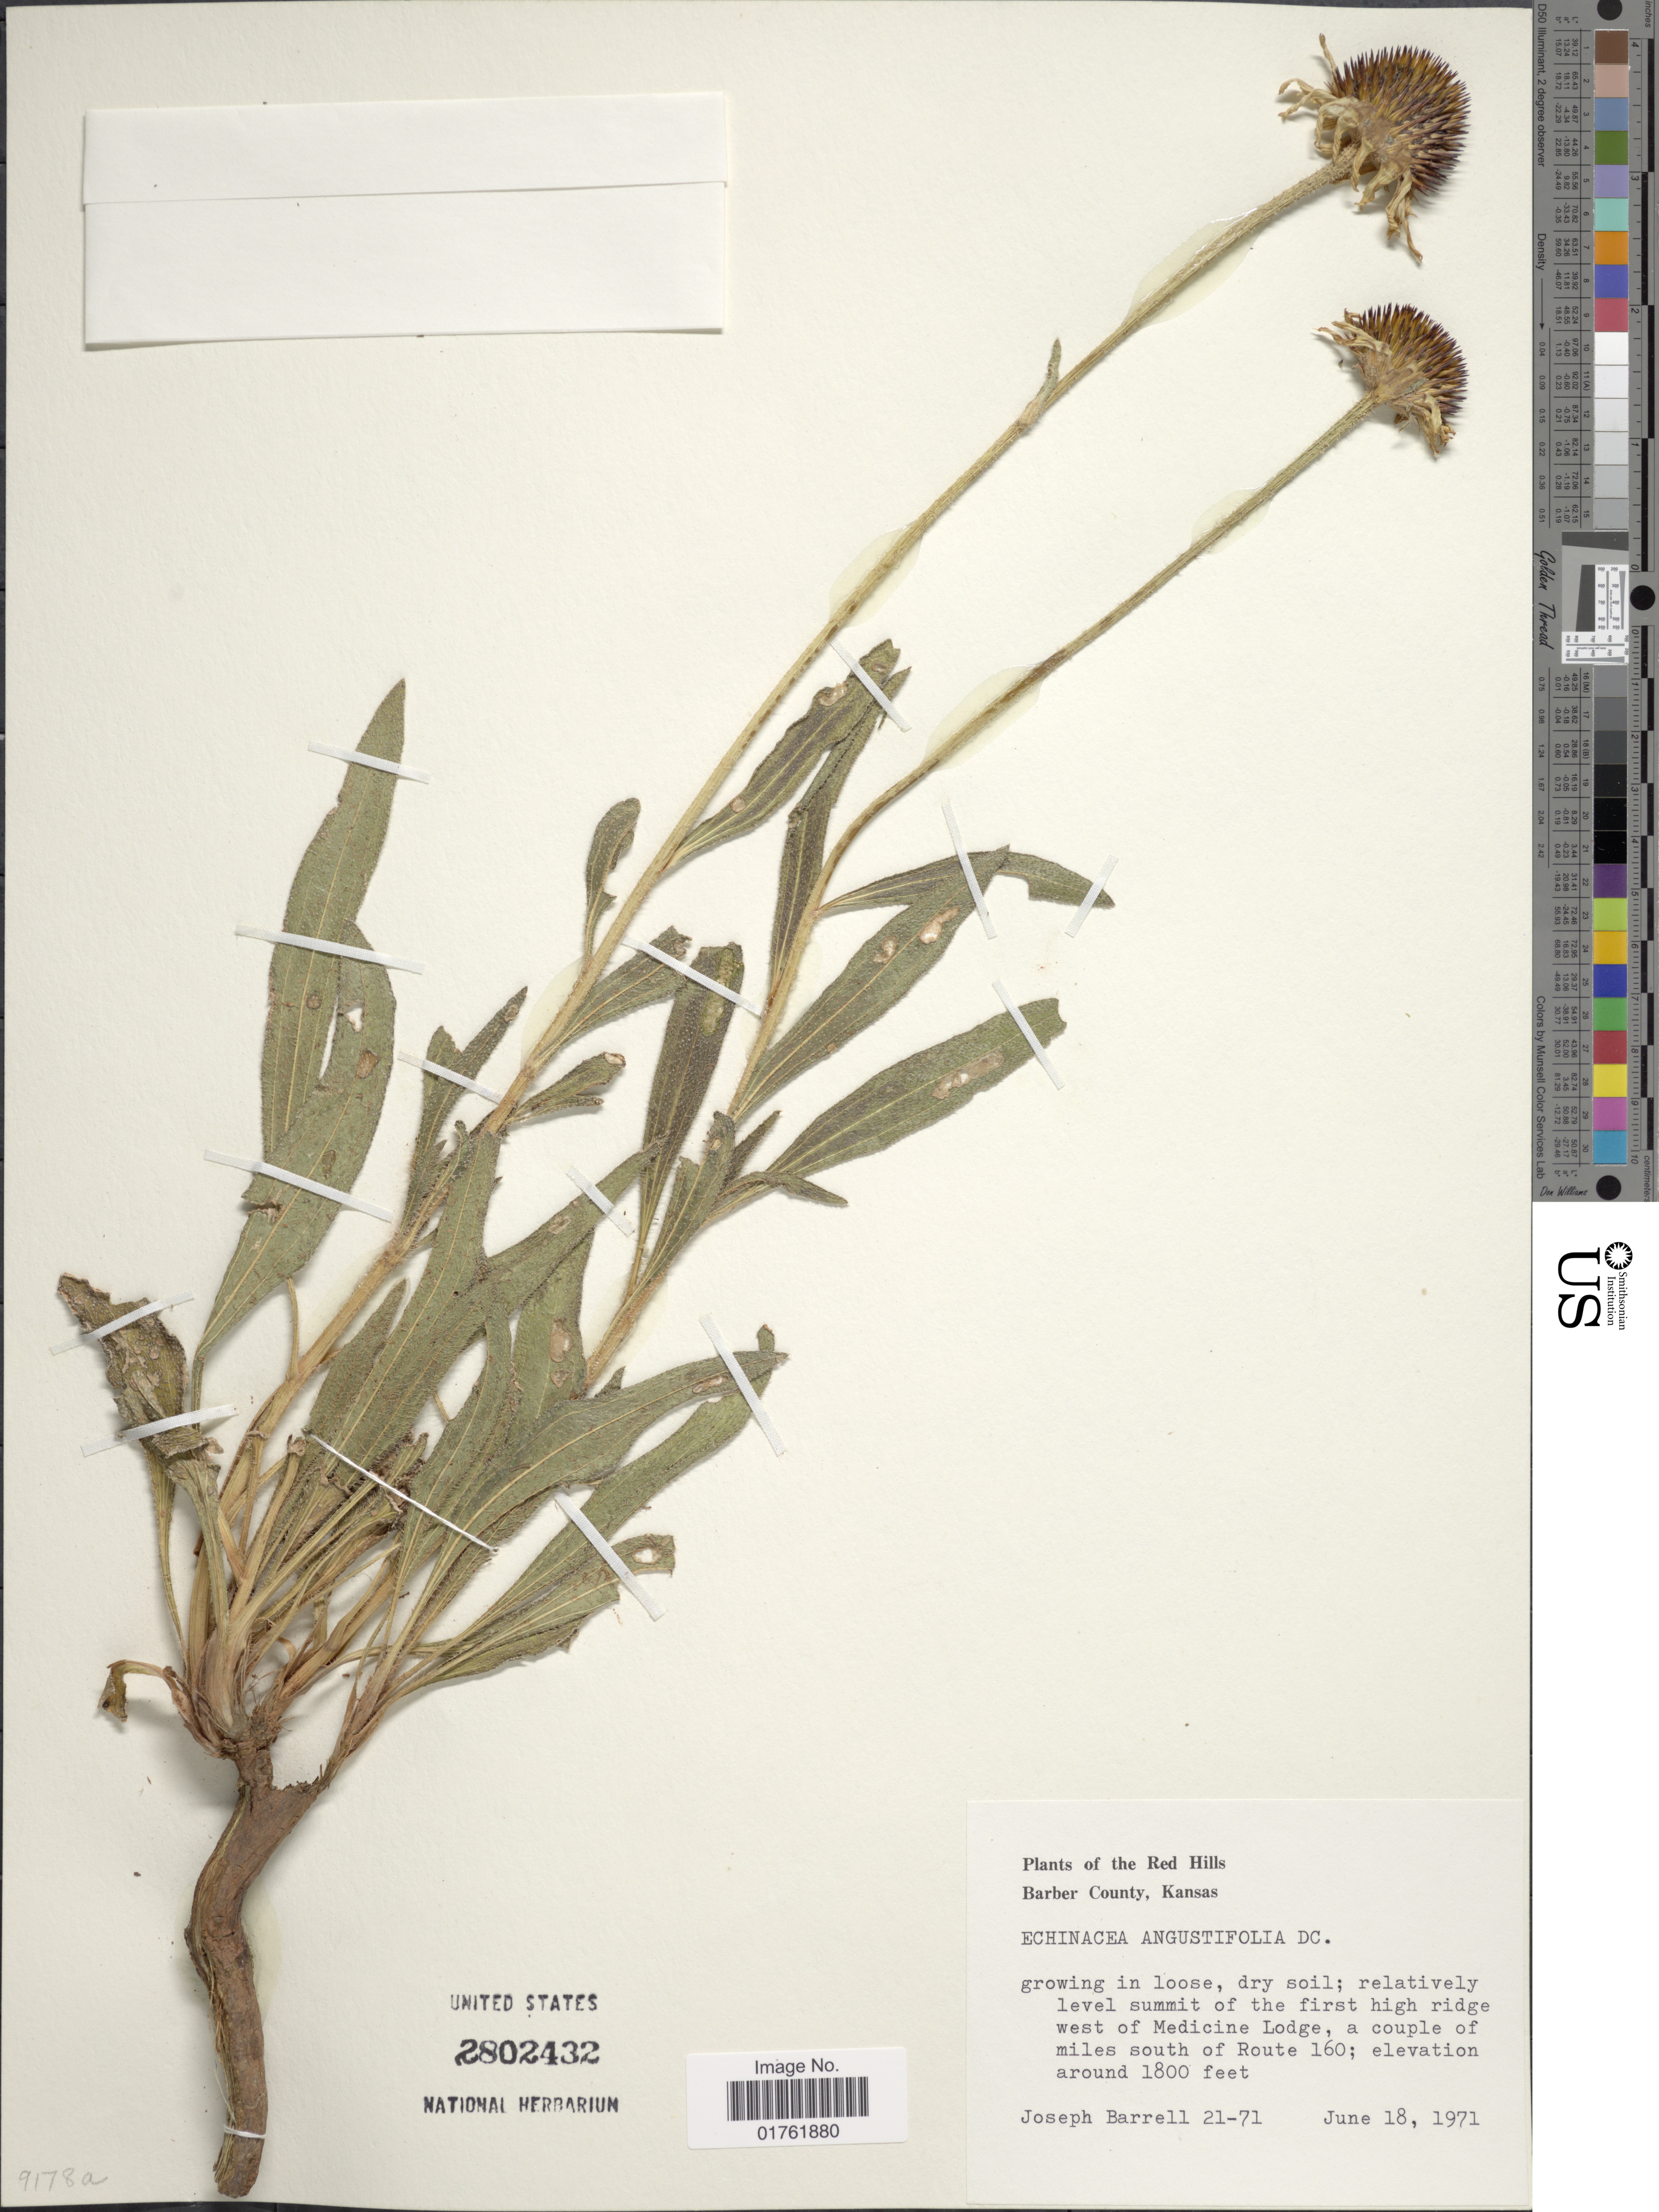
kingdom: Plantae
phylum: Tracheophyta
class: Magnoliopsida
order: Asterales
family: Asteraceae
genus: Echinacea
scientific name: Echinacea angustifolia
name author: DC.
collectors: J. Barrell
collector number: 21-71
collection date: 1971-06-18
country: United States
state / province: Kansas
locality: The Red Hills Barber County, growing in loose, dry soil; relatively level summit of the first high ridge west of Medicine Lodge, a couple of miles south of Route 160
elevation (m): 549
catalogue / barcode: US 2802432